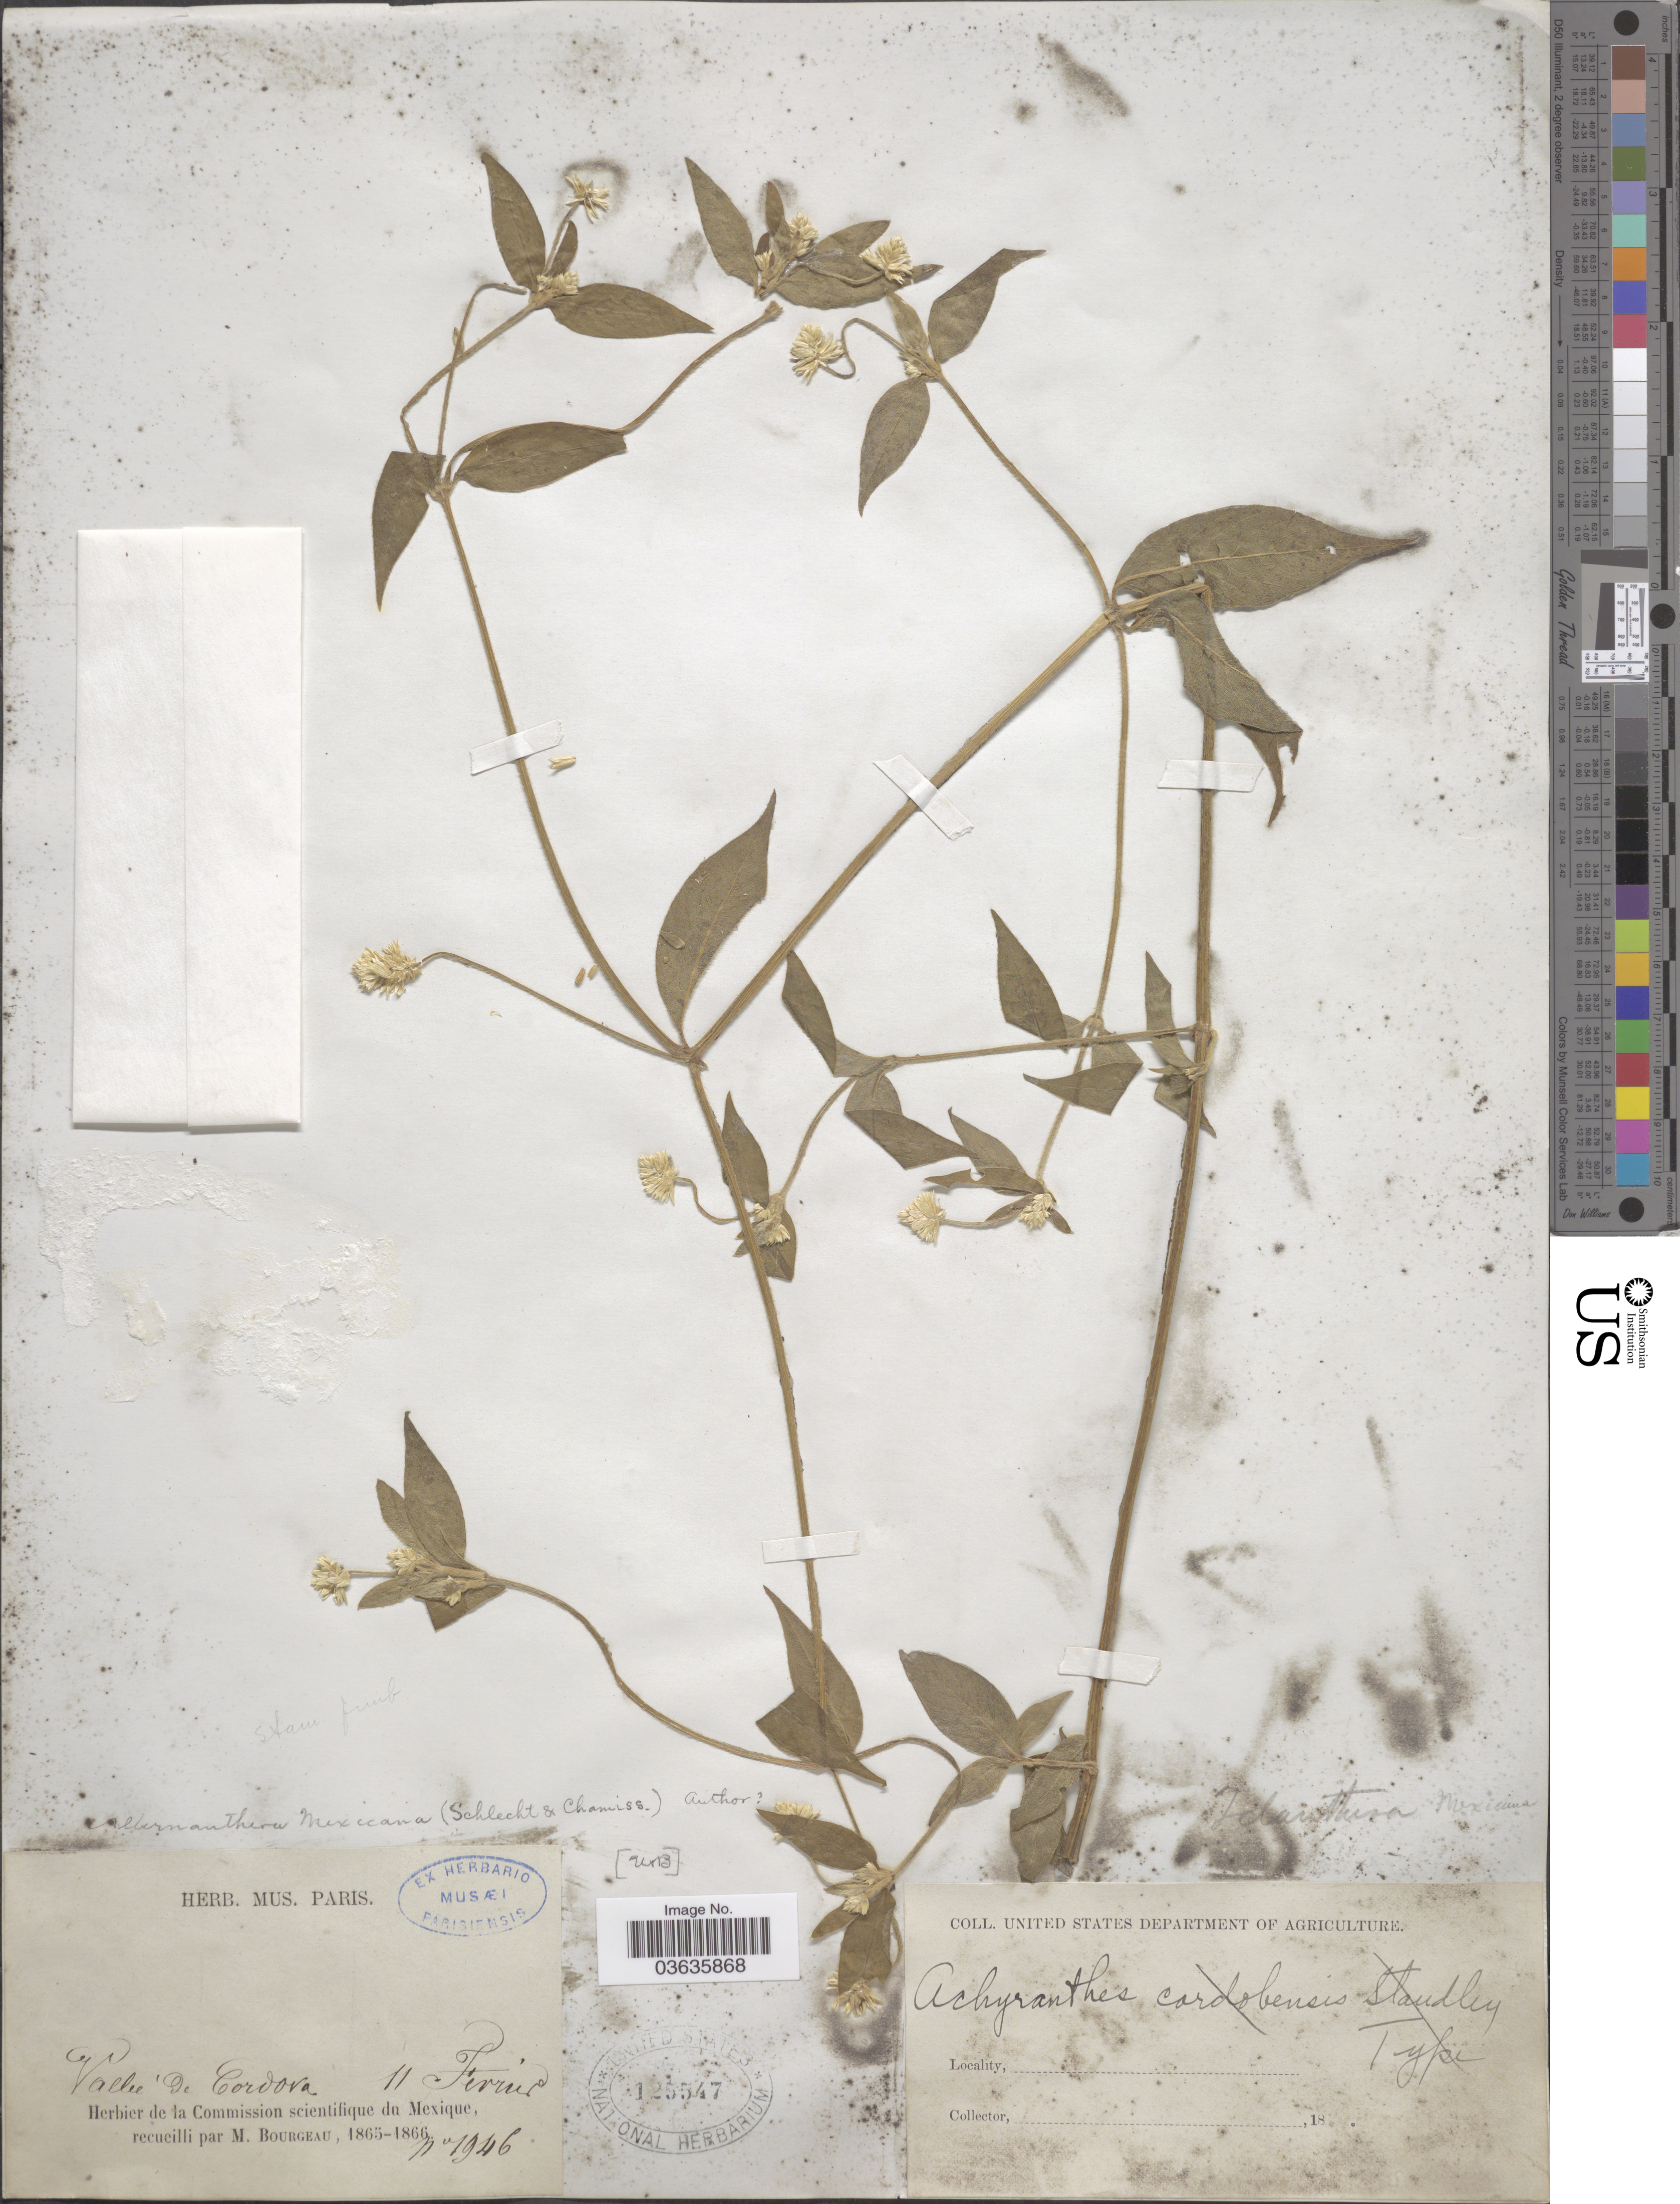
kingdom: Plantae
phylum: Tracheophyta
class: Magnoliopsida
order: Caryophyllales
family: Amaranthaceae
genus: Alternanthera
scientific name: Alternanthera mexicana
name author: Moq.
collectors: M. Bourgeau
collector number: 1946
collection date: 1865-02-11/1866-02-11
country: Mexico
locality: Vallée de Cordova.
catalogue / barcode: US 125547